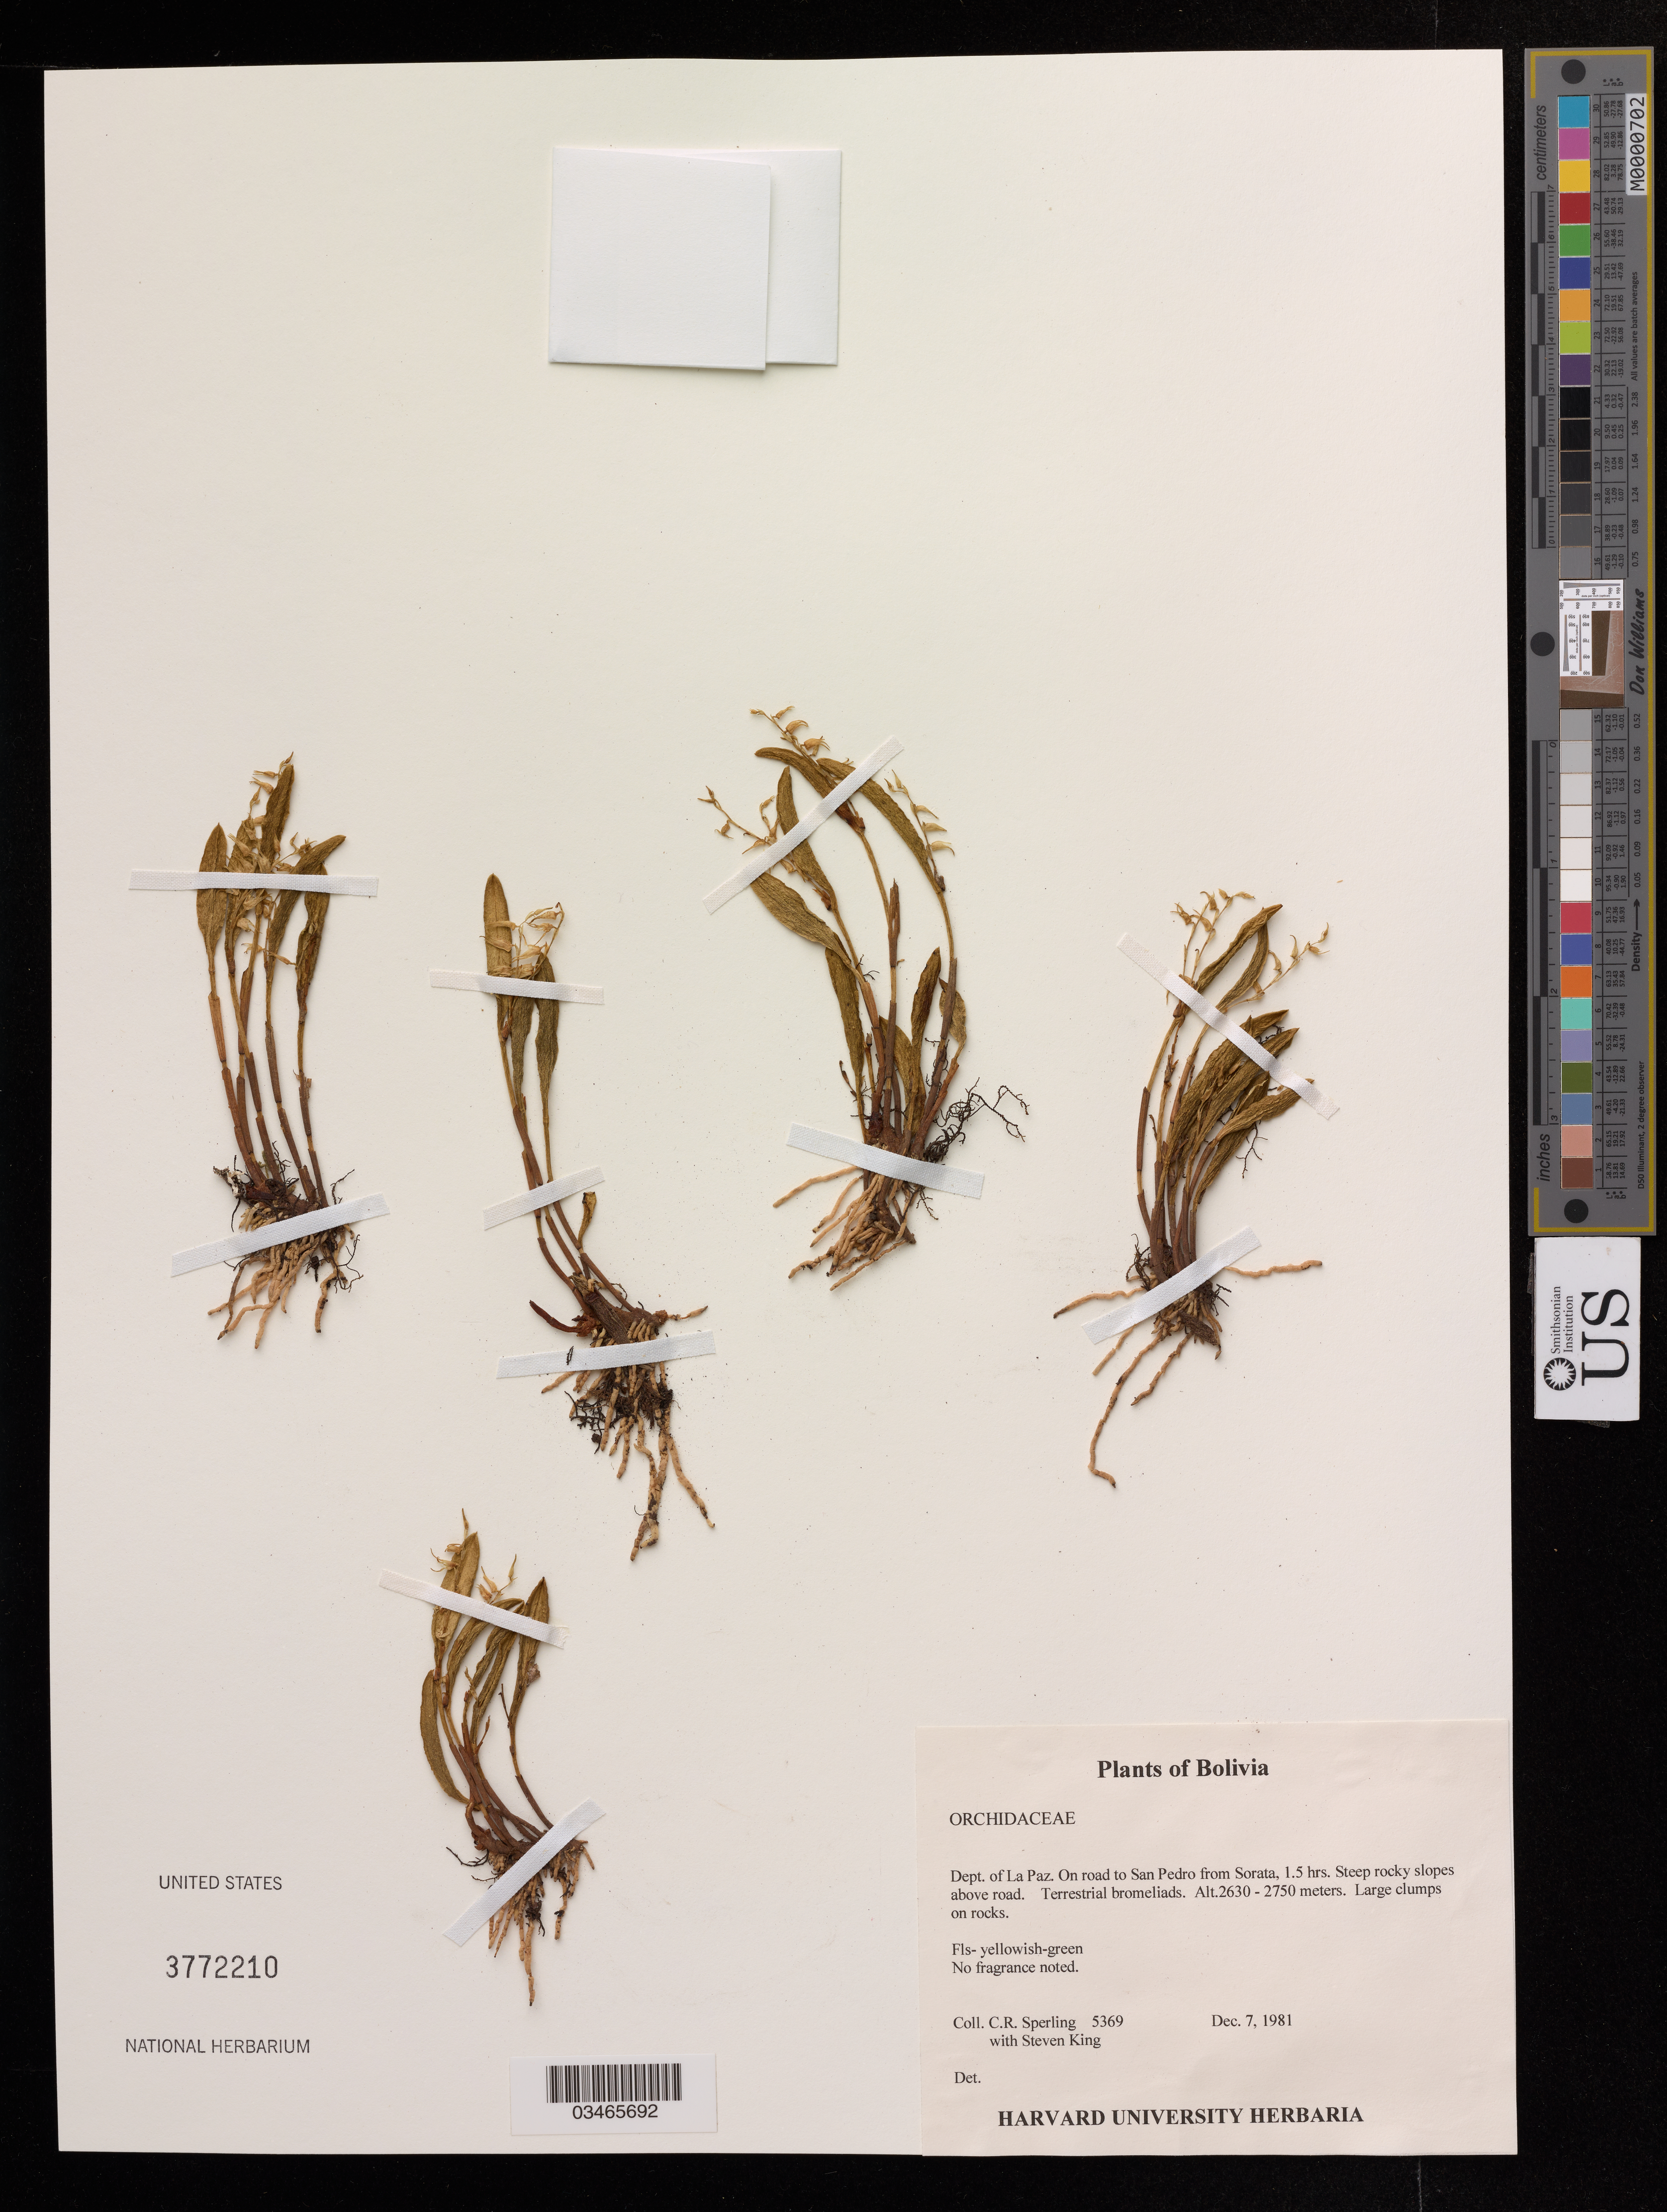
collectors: C. R. Sperling & S. King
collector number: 5369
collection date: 1981-12-07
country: Bolivia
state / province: La Paz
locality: On road to San Pedro from Sorata, 1.5 hrs Steep rocky slopes above road.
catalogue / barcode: US 3772210